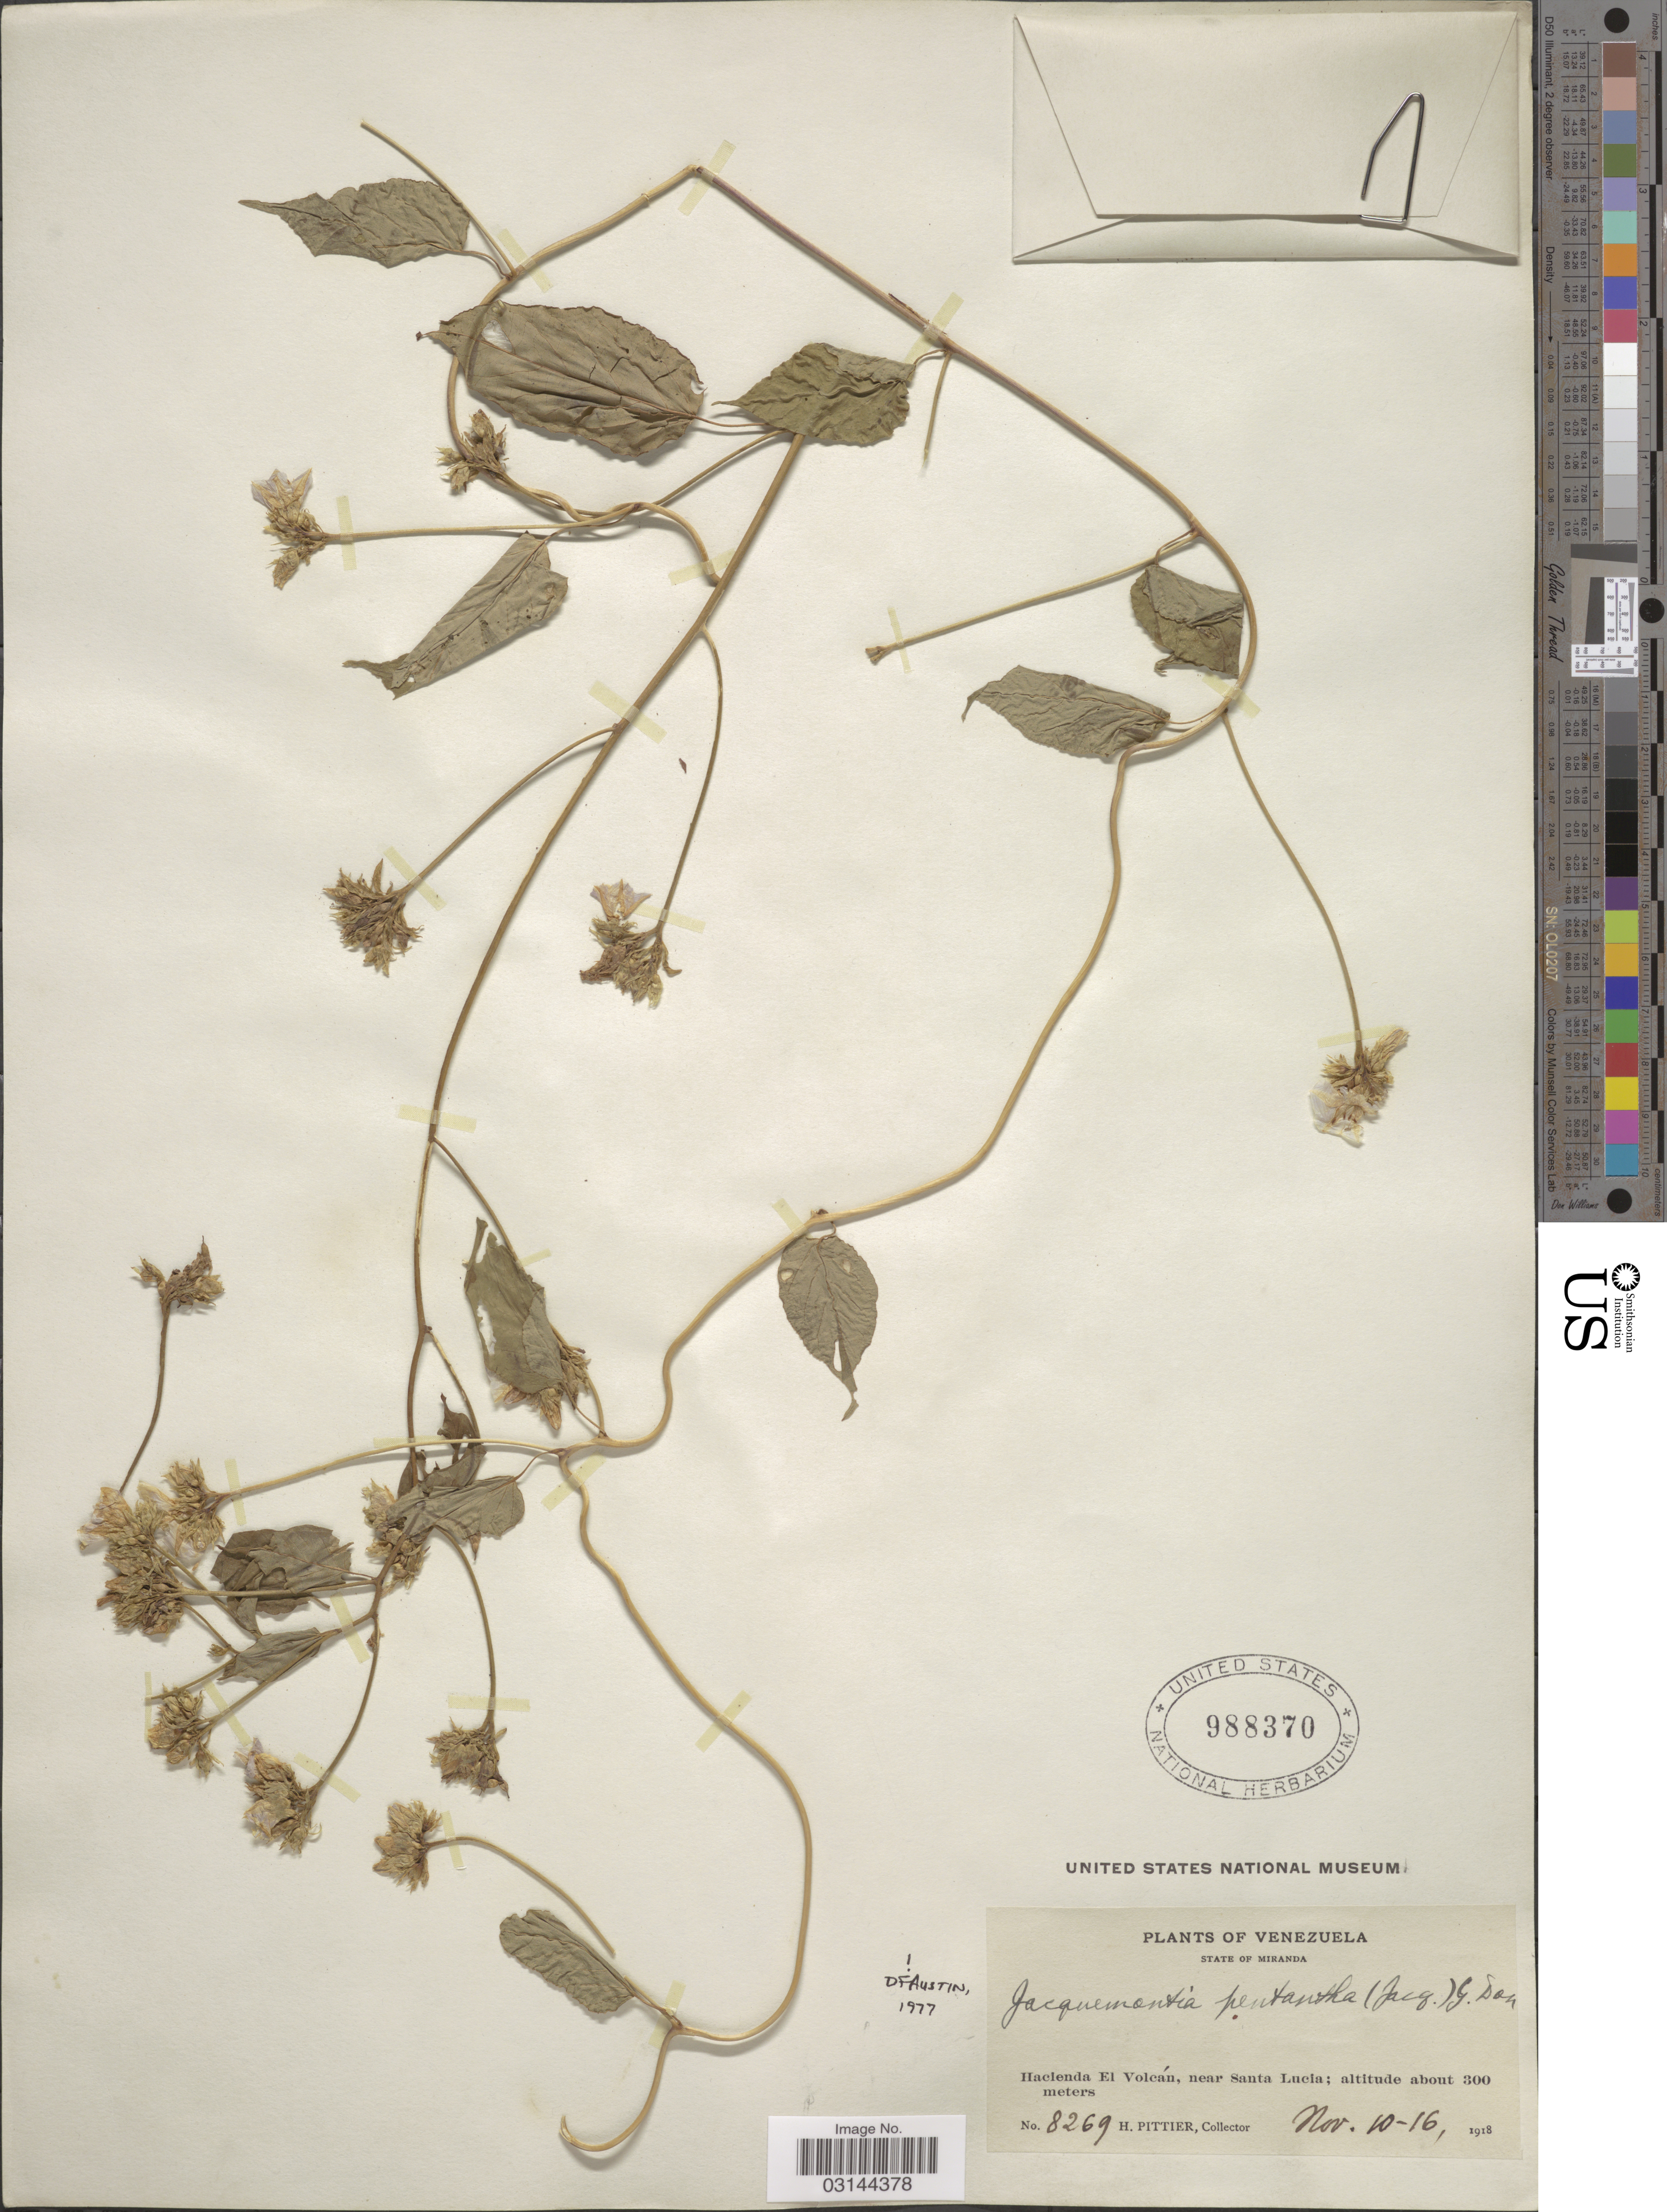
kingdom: Plantae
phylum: Tracheophyta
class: Magnoliopsida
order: Solanales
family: Convolvulaceae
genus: Jacquemontia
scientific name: Jacquemontia pentanthos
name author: (Jacq.) G. Don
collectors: H. F. Pittier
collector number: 8269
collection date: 1918-11-10/1918-11-16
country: Venezuela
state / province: Miranda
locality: State of Miranda. Hacienda El Volcán, near Santa Lucia.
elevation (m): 300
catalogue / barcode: US 988370